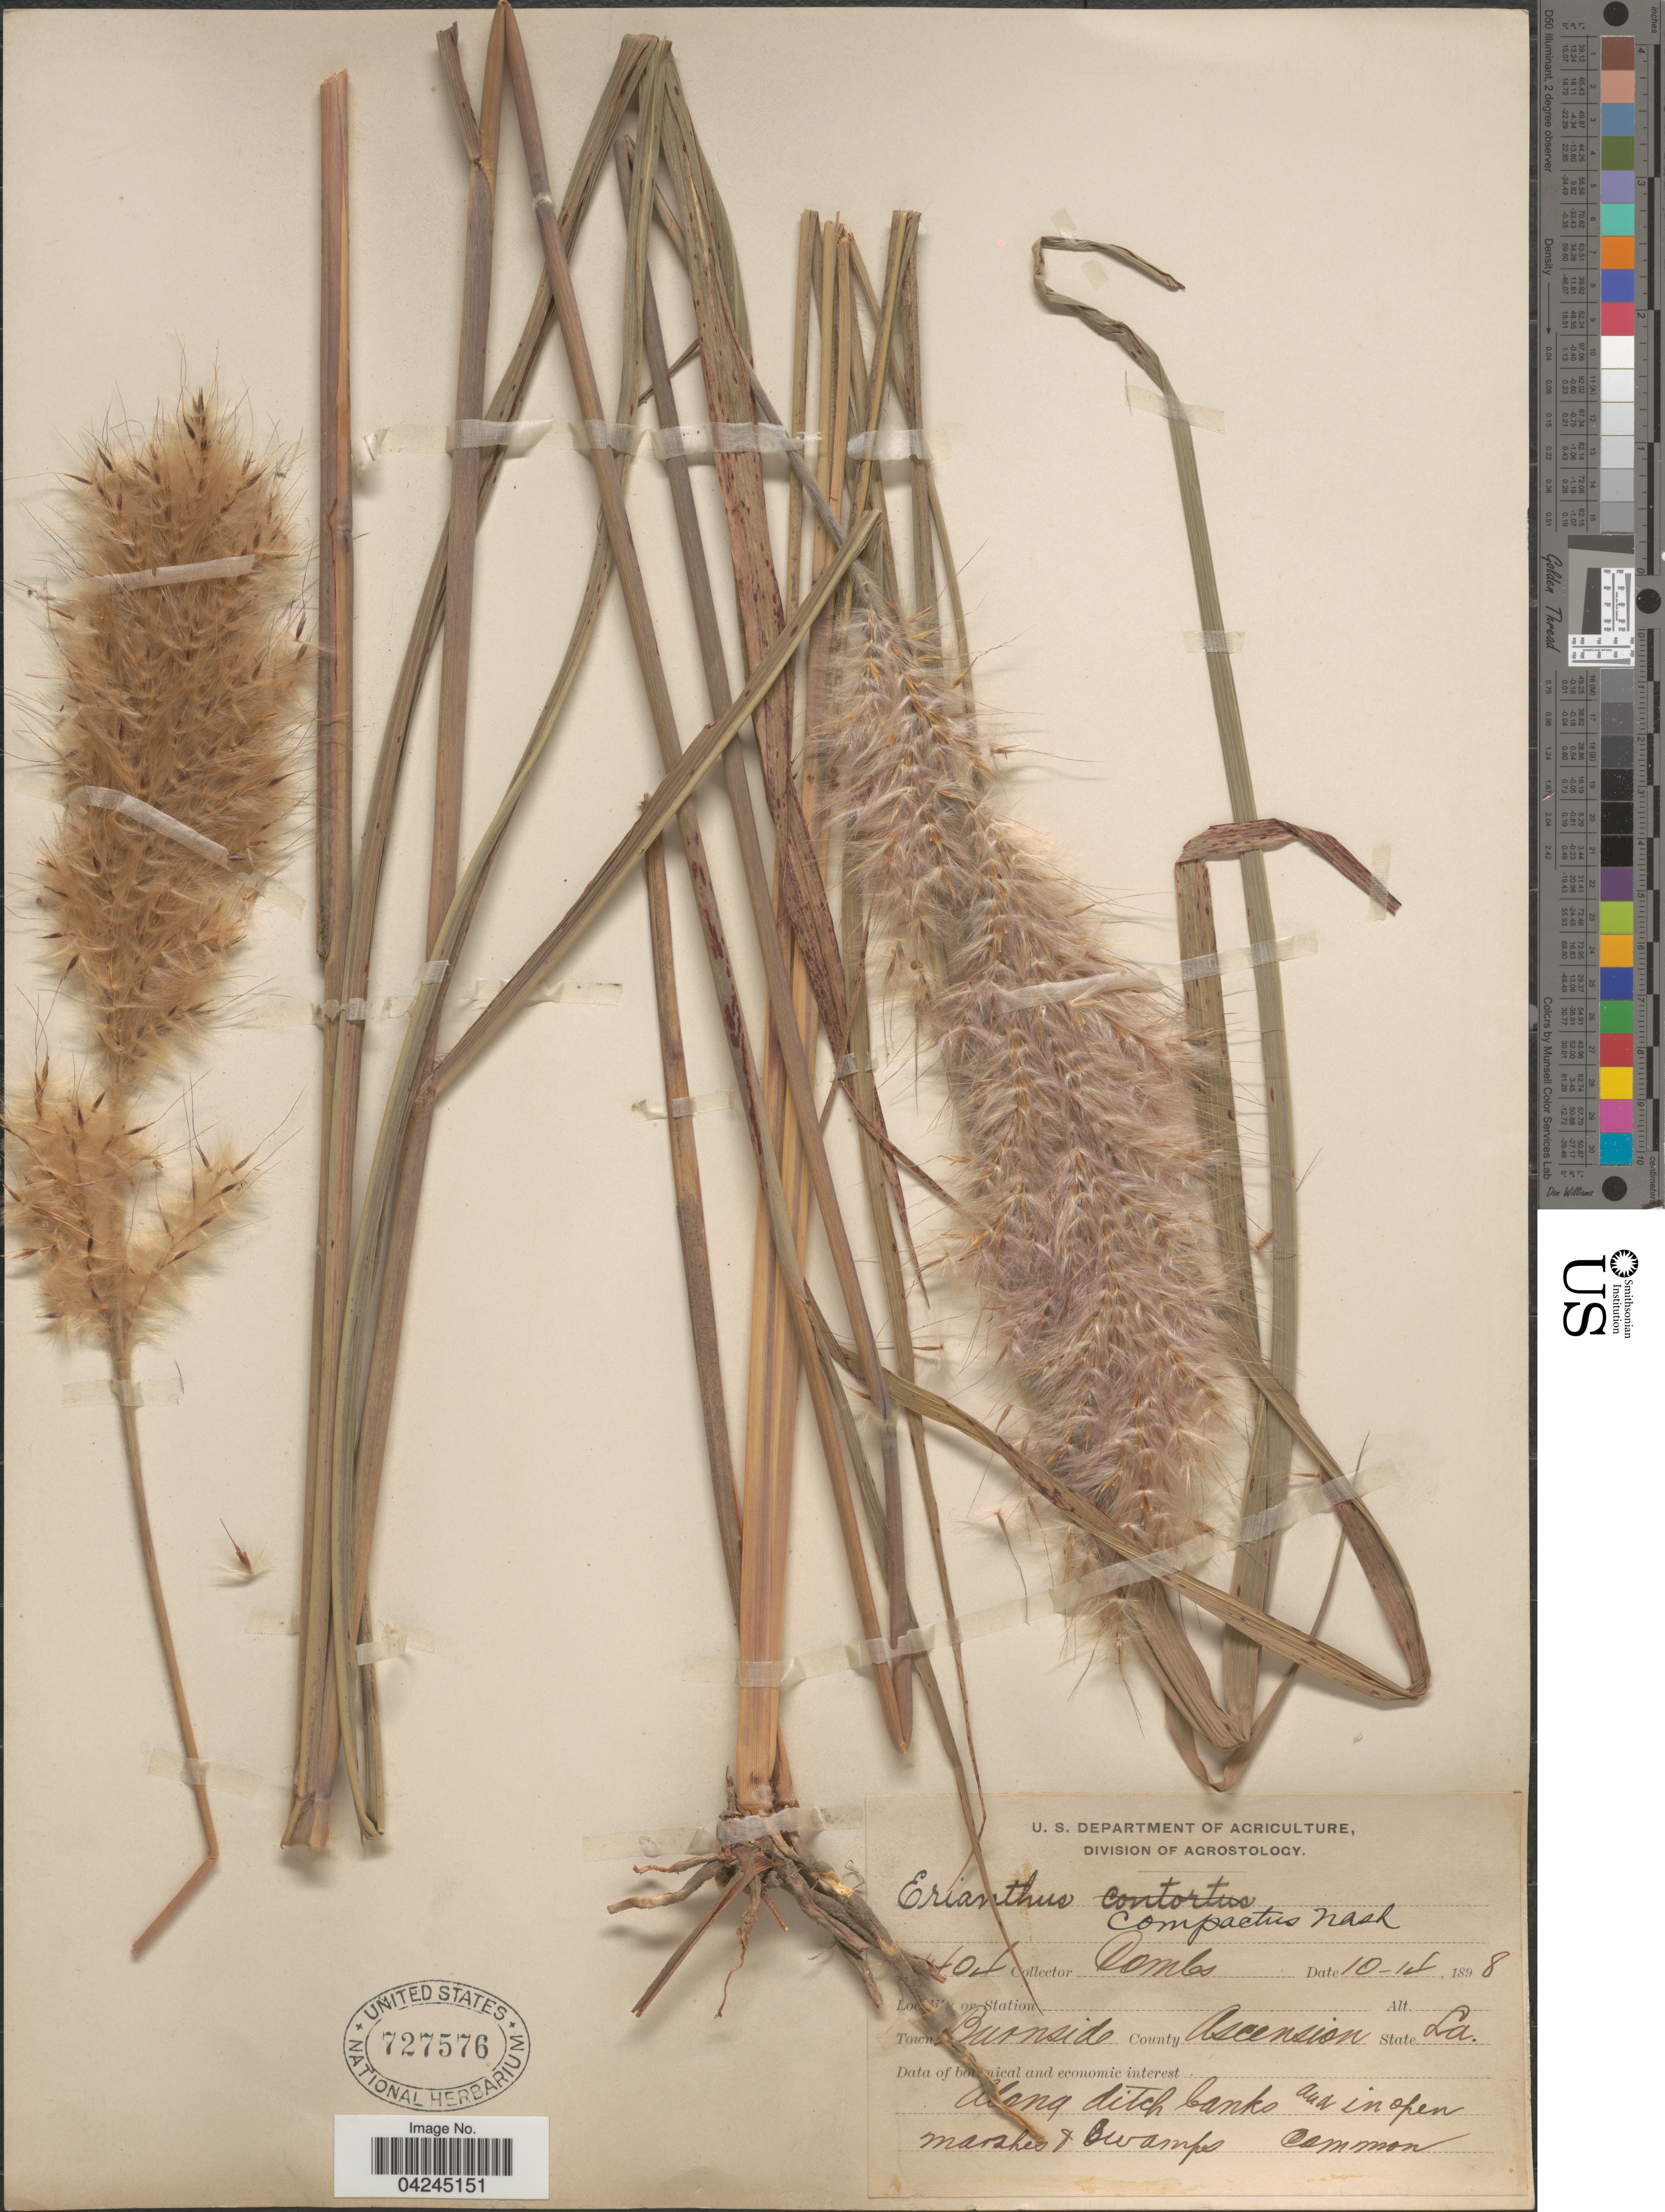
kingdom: Plantae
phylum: Tracheophyta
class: Liliopsida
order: Poales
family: Poaceae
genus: Erianthus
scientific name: Erianthus giganteus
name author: (Walter) P. Beauv.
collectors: -. Combs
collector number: !404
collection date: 1898-10-14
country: United States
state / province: Louisiana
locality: Town Burnside. County Ascension. Along ditch banks and in open marshes & swamps.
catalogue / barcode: US 727576